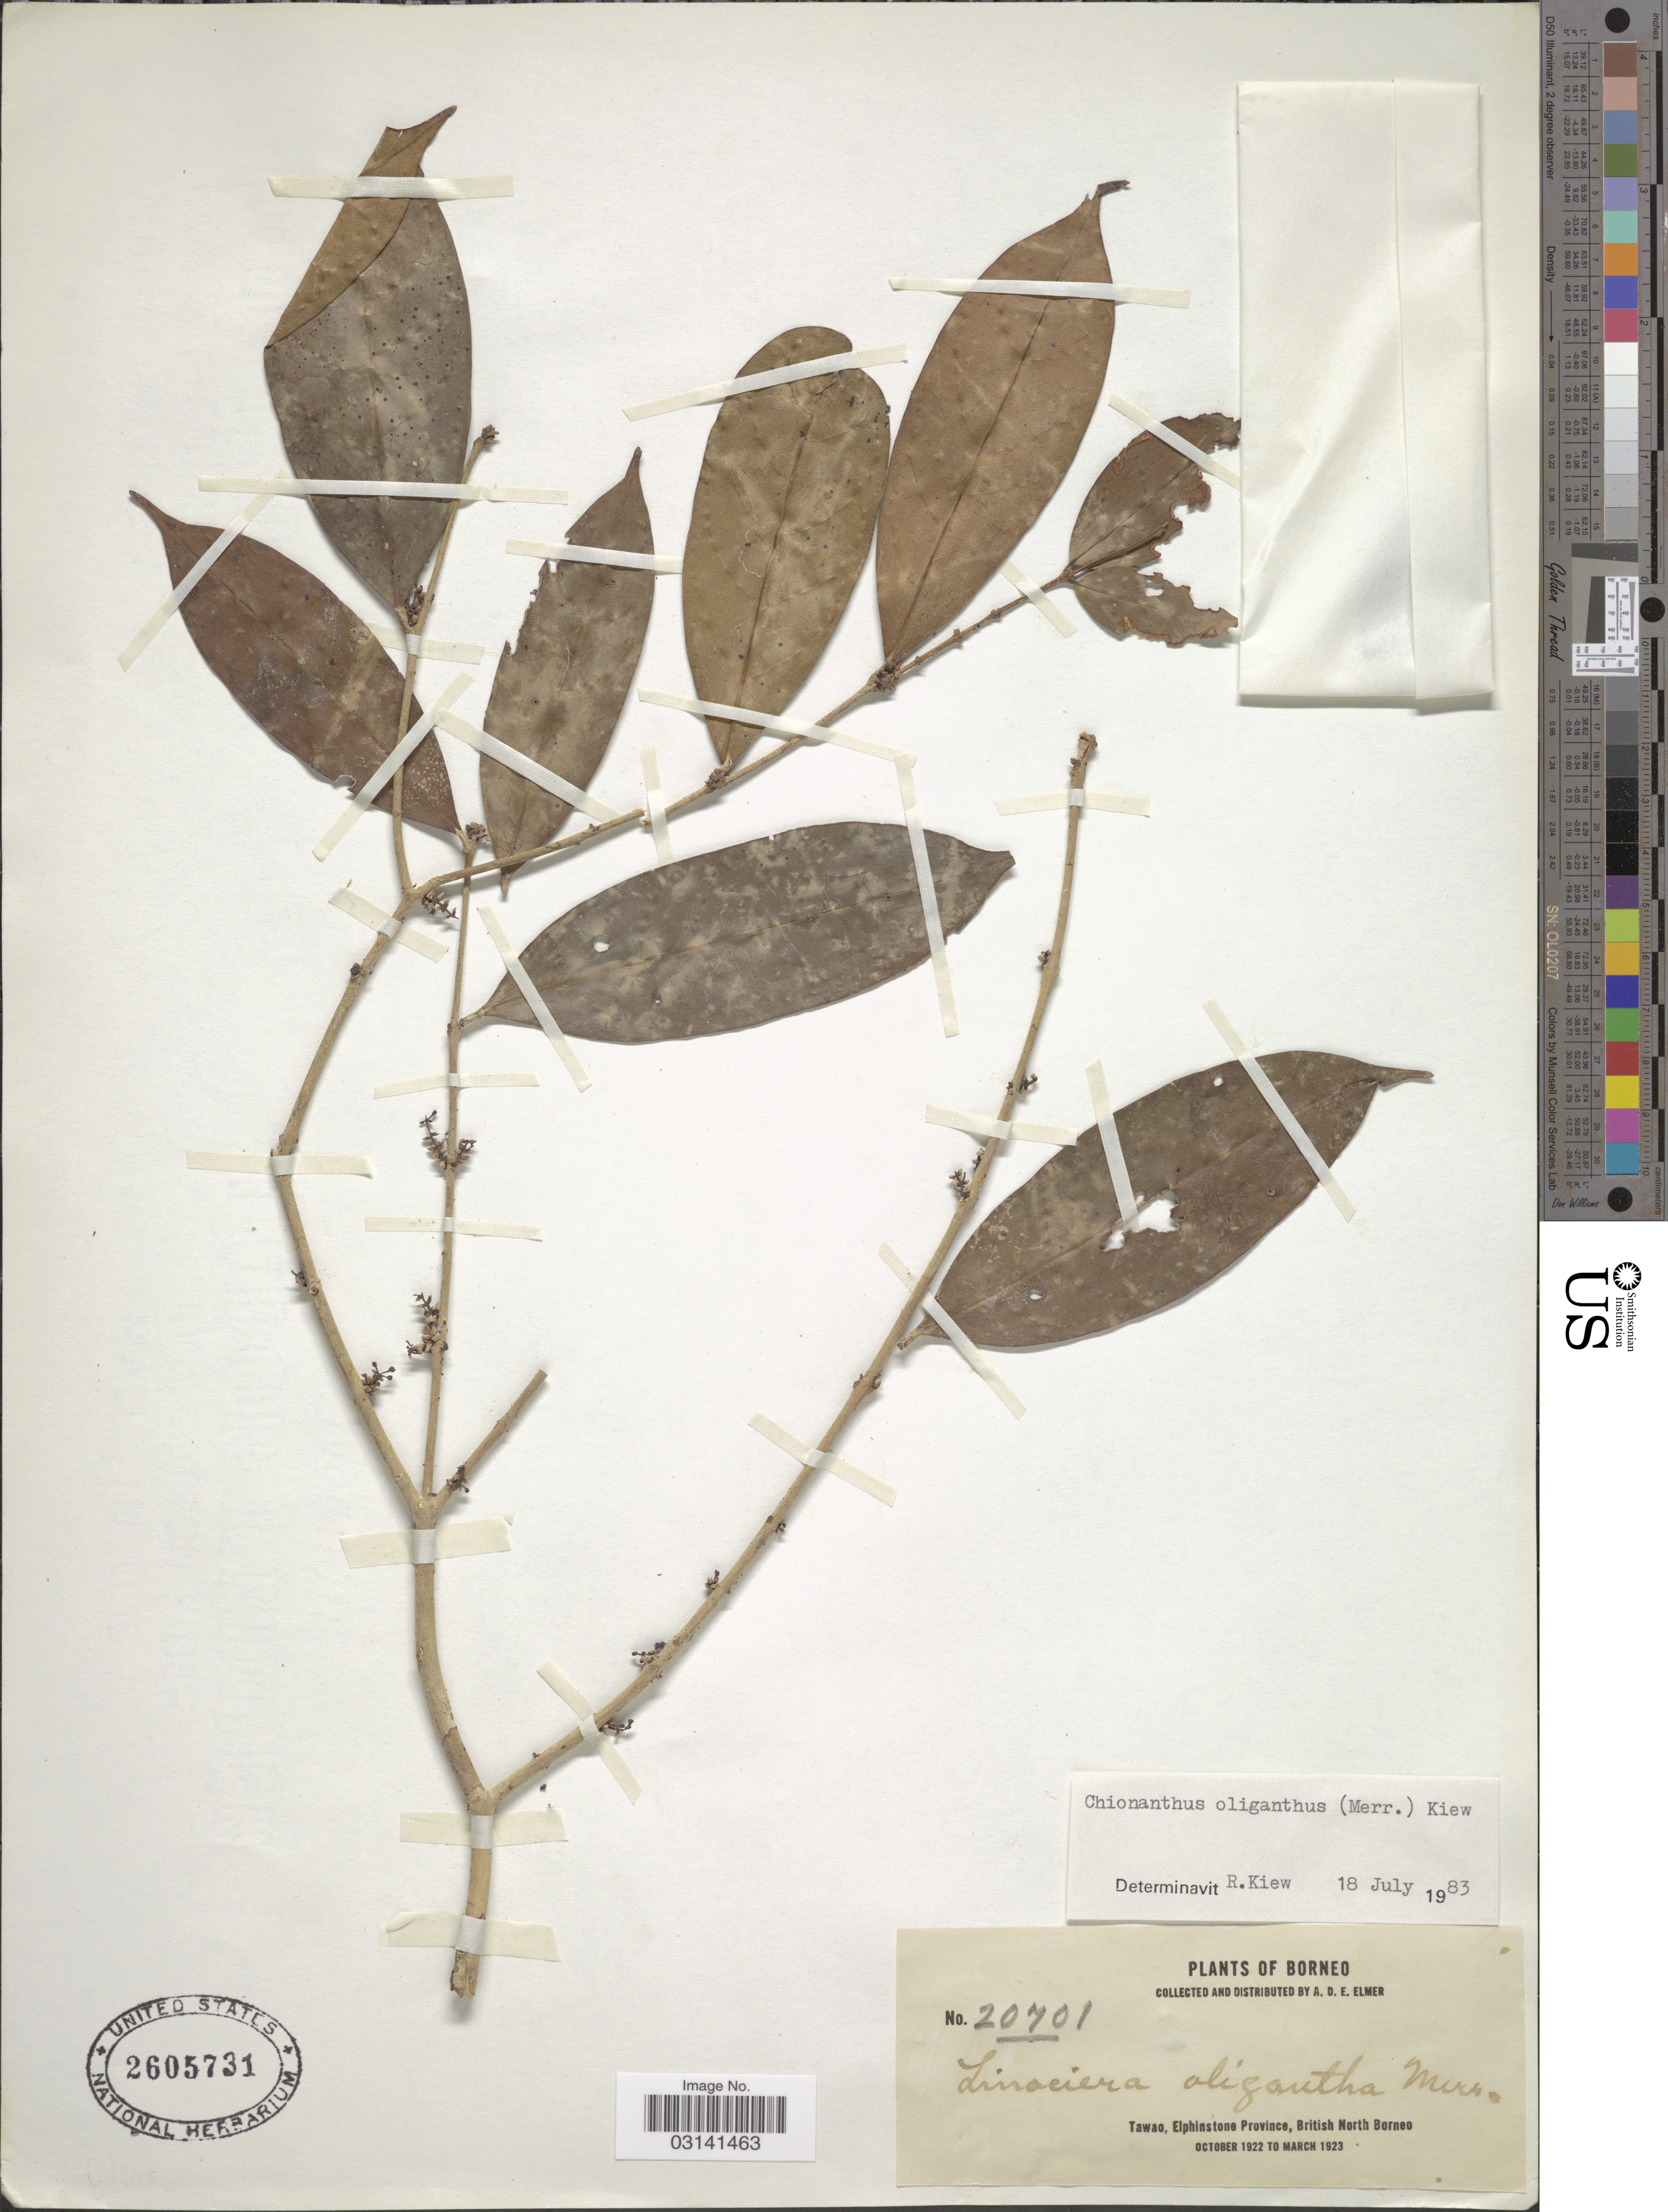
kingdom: Plantae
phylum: Tracheophyta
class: Magnoliopsida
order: Lamiales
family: Oleaceae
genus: Chionanthus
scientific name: Chionanthus oliganthus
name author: (Merr.) Kiew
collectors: A. D. E. Elmer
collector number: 20701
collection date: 1922-10/1923-03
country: Malaysia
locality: Borneo. Tawao, Elphinstone Province, British North Borneo.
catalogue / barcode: US 2605731